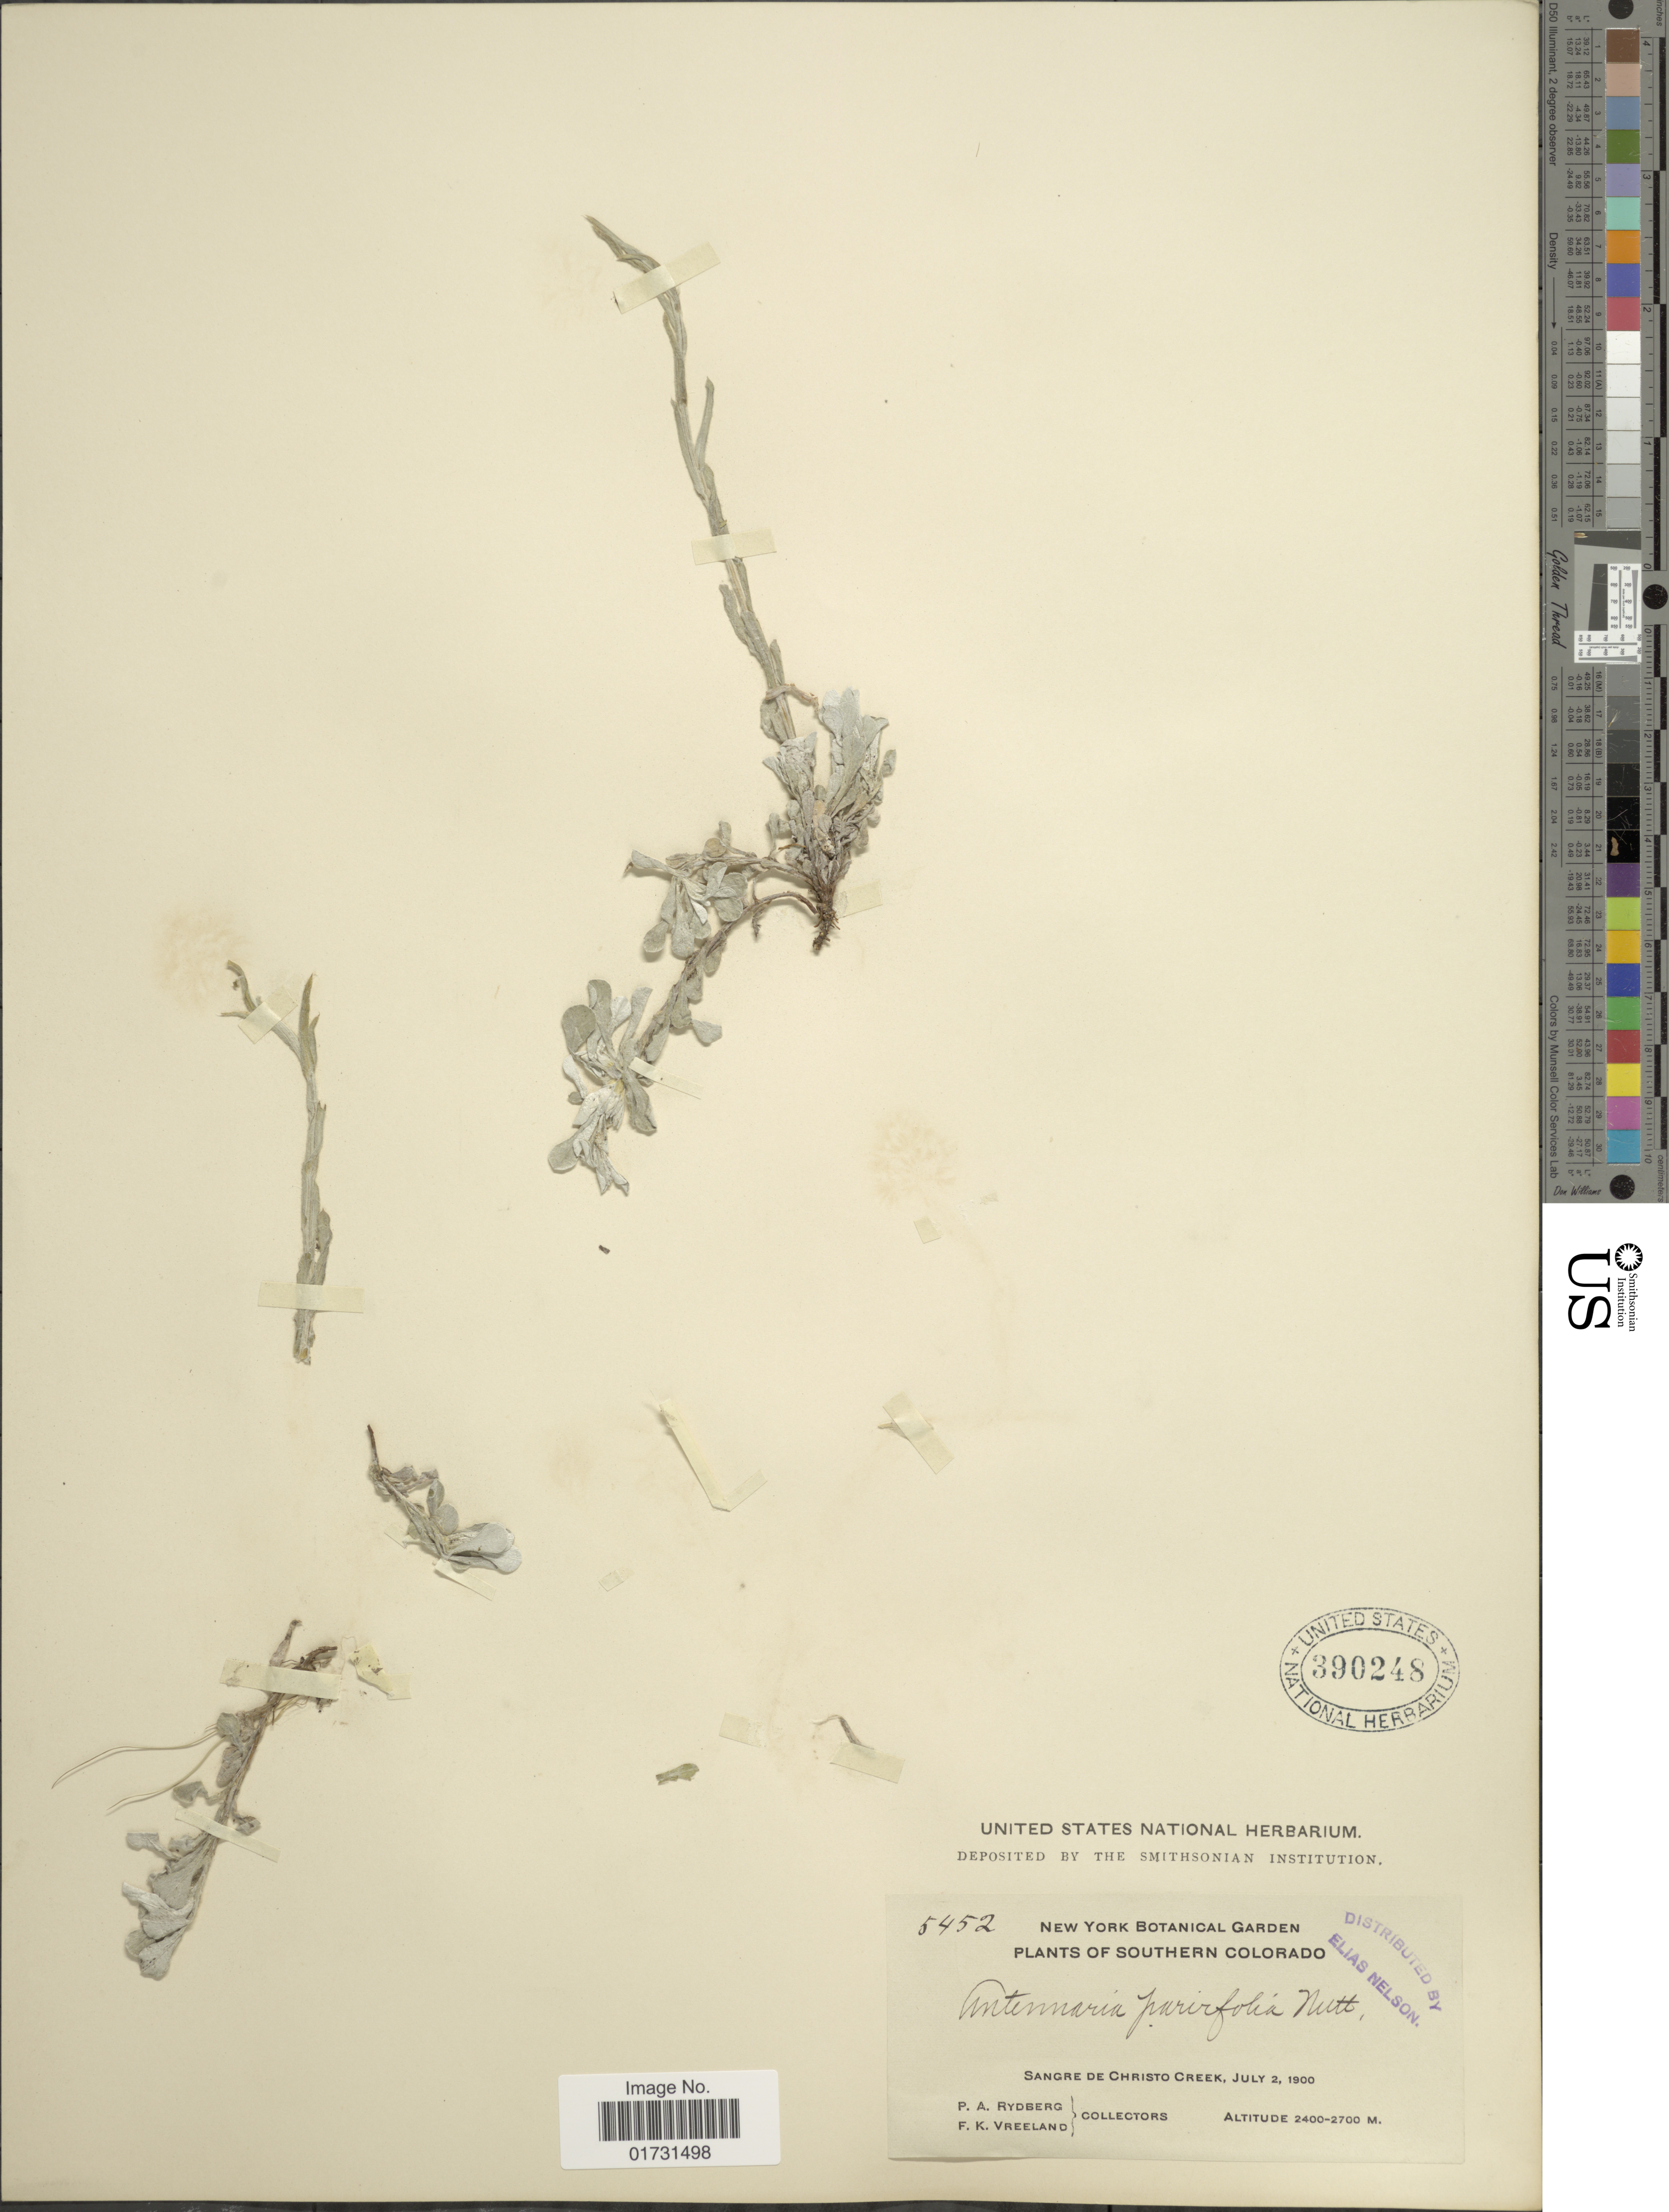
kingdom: Plantae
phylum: Tracheophyta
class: Magnoliopsida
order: Asterales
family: Asteraceae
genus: Antennaria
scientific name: Antennaria microphylla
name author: Rydb.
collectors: P. A. Rydberg & F. Vreeland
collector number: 5452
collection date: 1900-07-02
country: United States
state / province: Colorado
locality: Southern Colorado. Sangre de Christo Creek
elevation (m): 2400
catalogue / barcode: US 390248